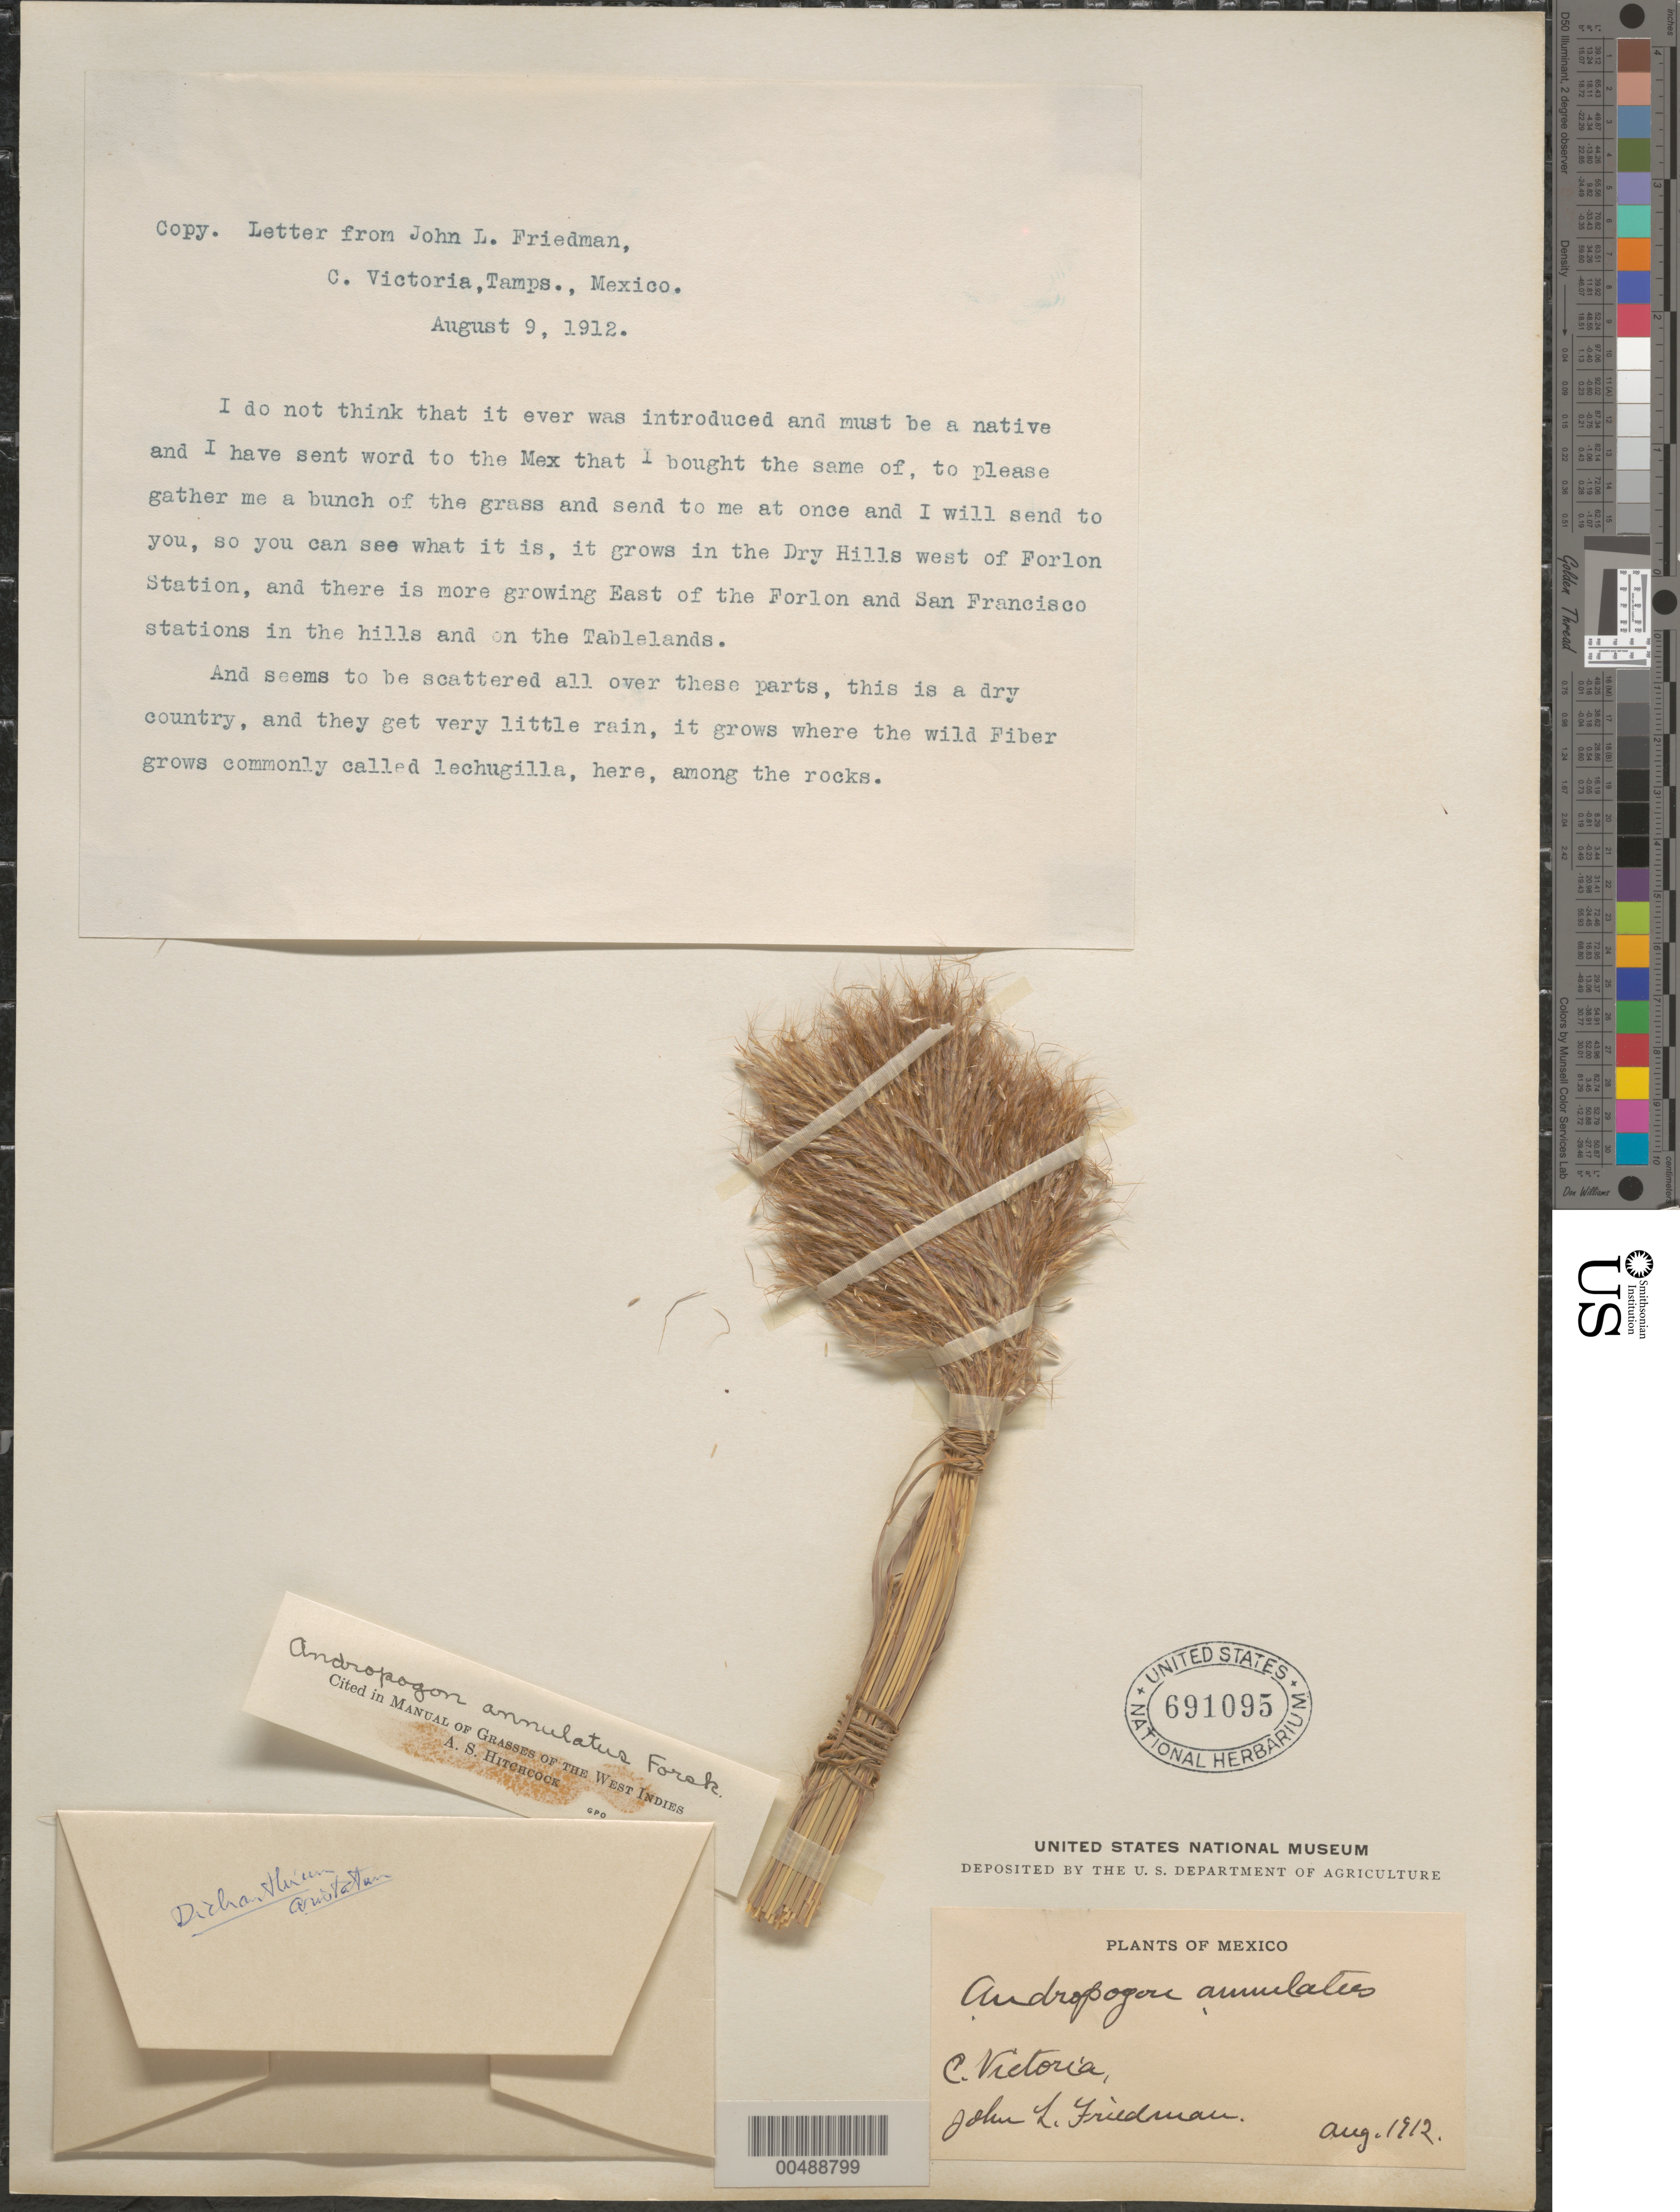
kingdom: Plantae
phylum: Tracheophyta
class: Liliopsida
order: Poales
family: Poaceae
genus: Dichanthium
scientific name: Dichanthium nodosus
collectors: J. Friedman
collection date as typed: Aug 1912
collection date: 1912-08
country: Mexico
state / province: Tamaulipas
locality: C. Victoria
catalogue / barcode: US 691095